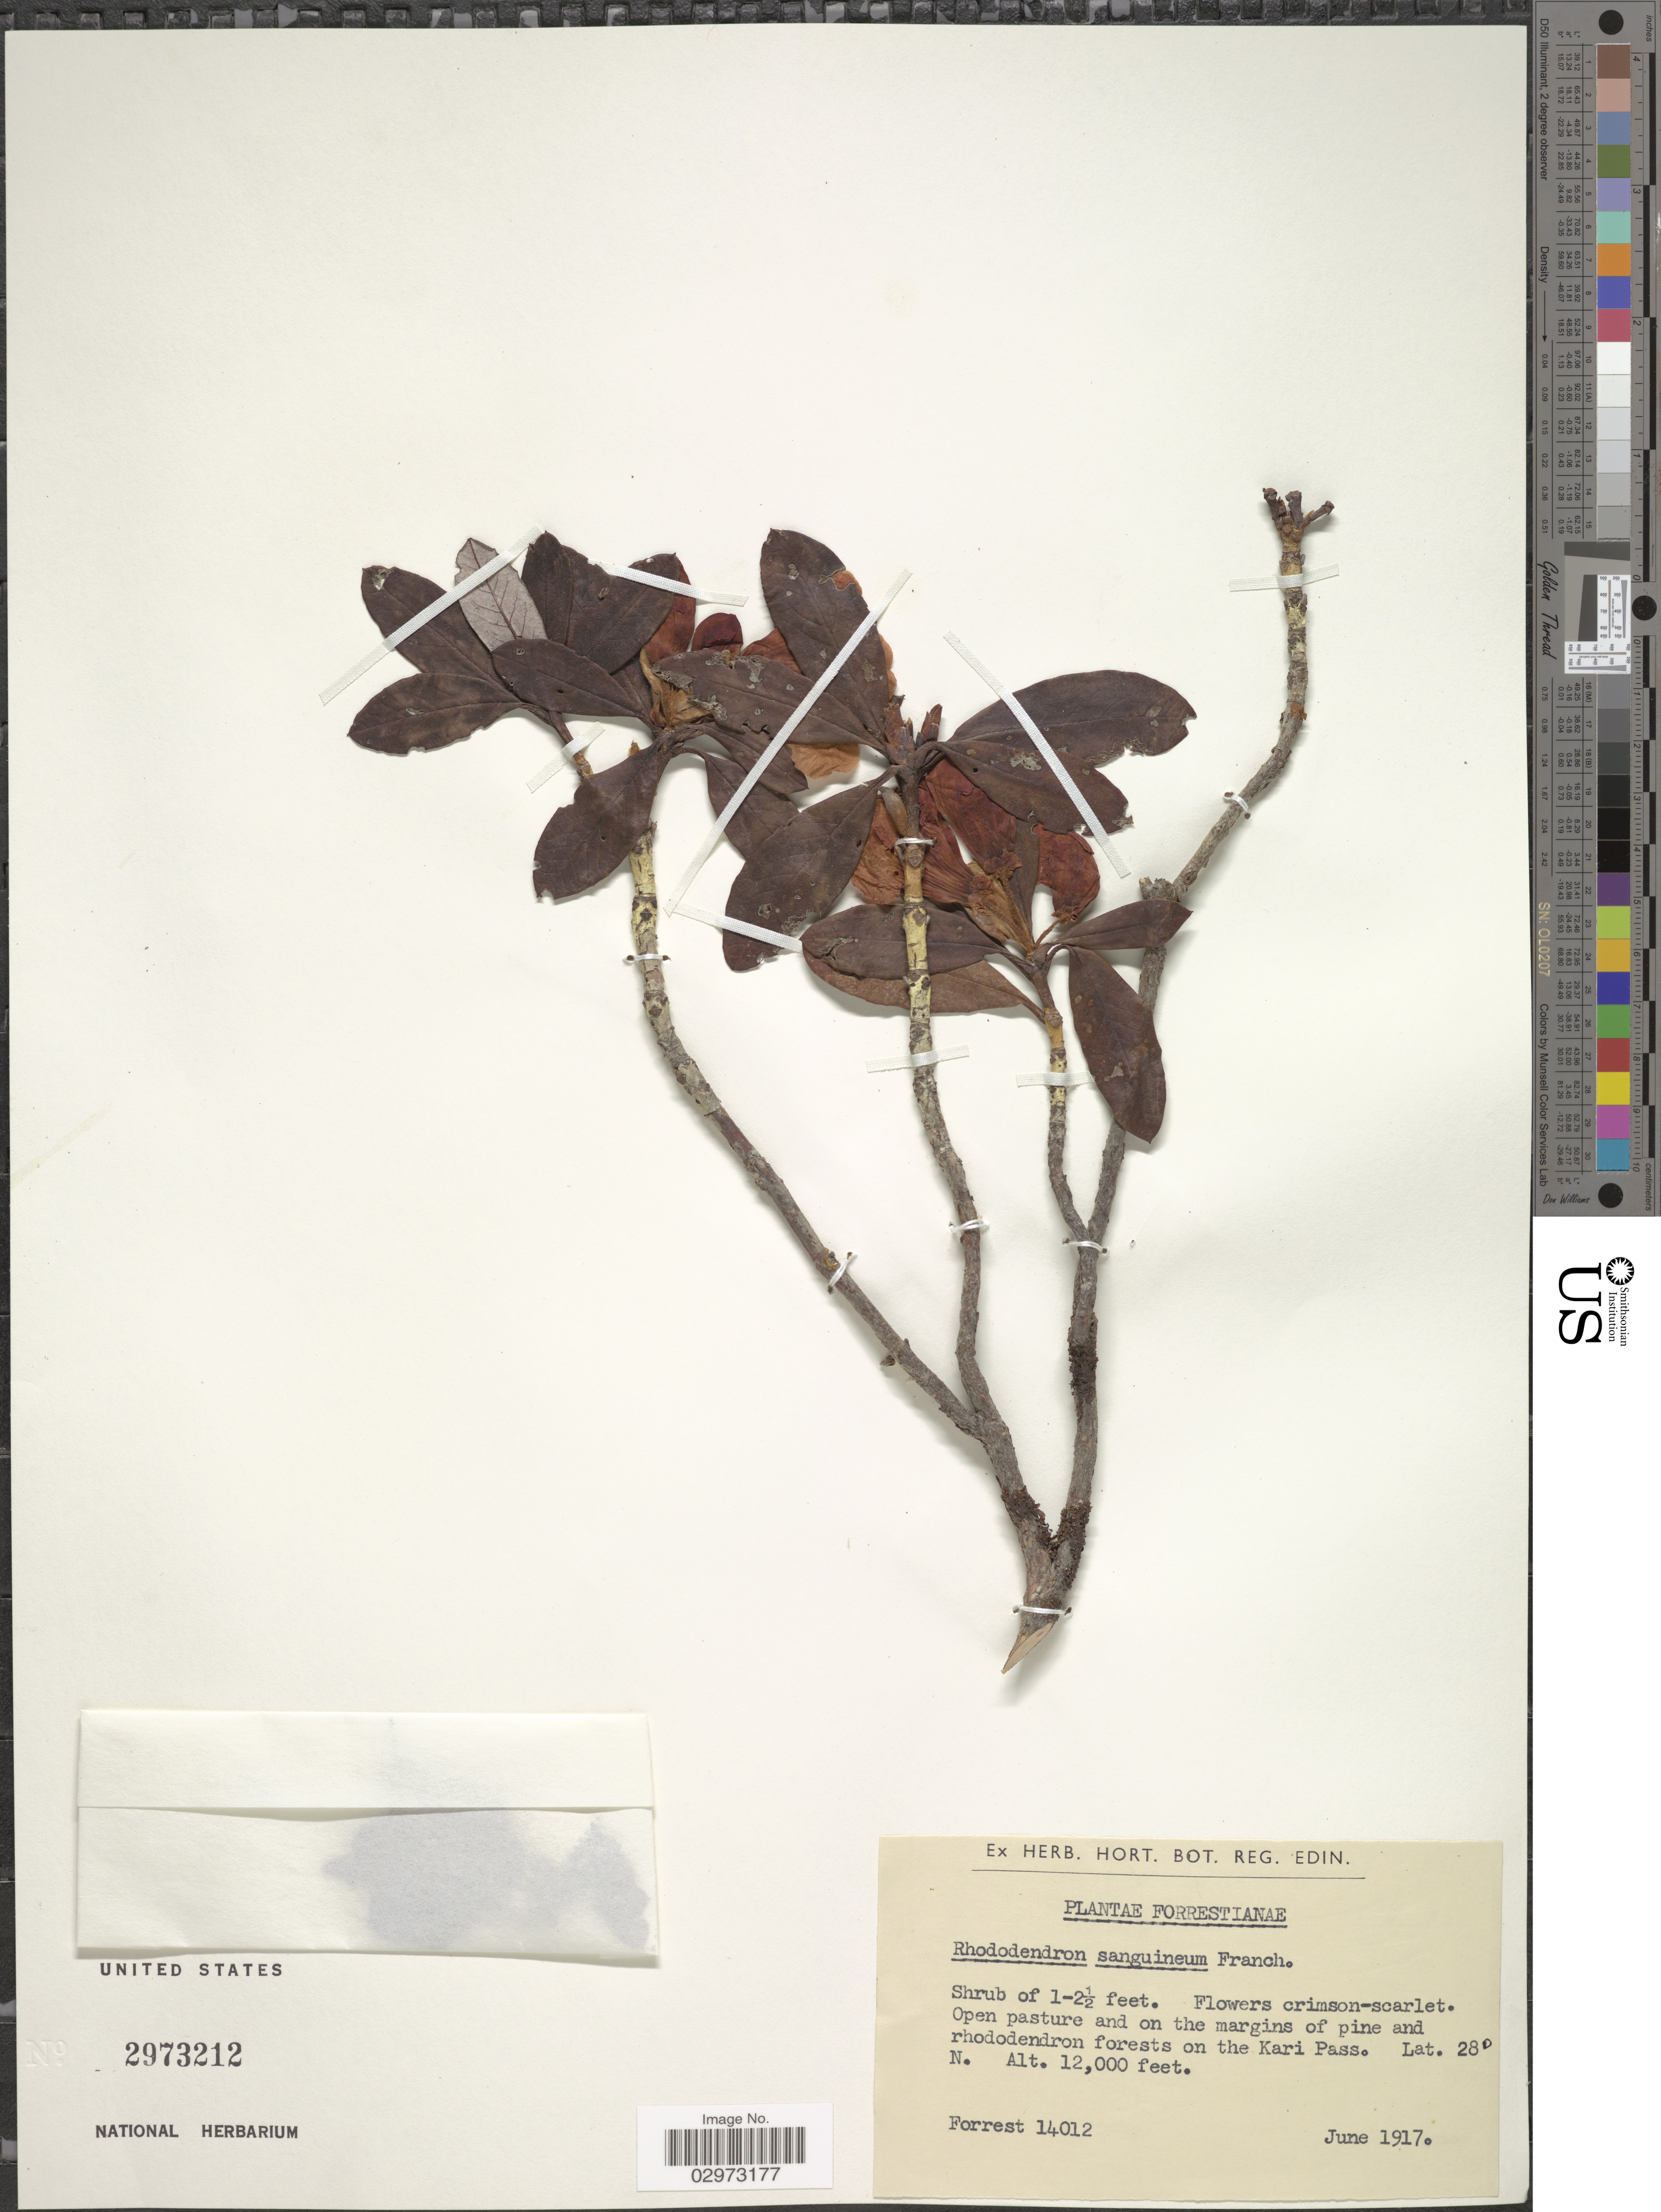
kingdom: Plantae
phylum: Tracheophyta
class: Magnoliopsida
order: Ericales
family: Ericaceae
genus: Rhododendron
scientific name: Rhododendron sanguineum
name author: Franch.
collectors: -. Forrest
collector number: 14012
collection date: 1917-06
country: China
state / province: Yunnan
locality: On the Kari Pass.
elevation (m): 3658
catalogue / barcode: US 2973212